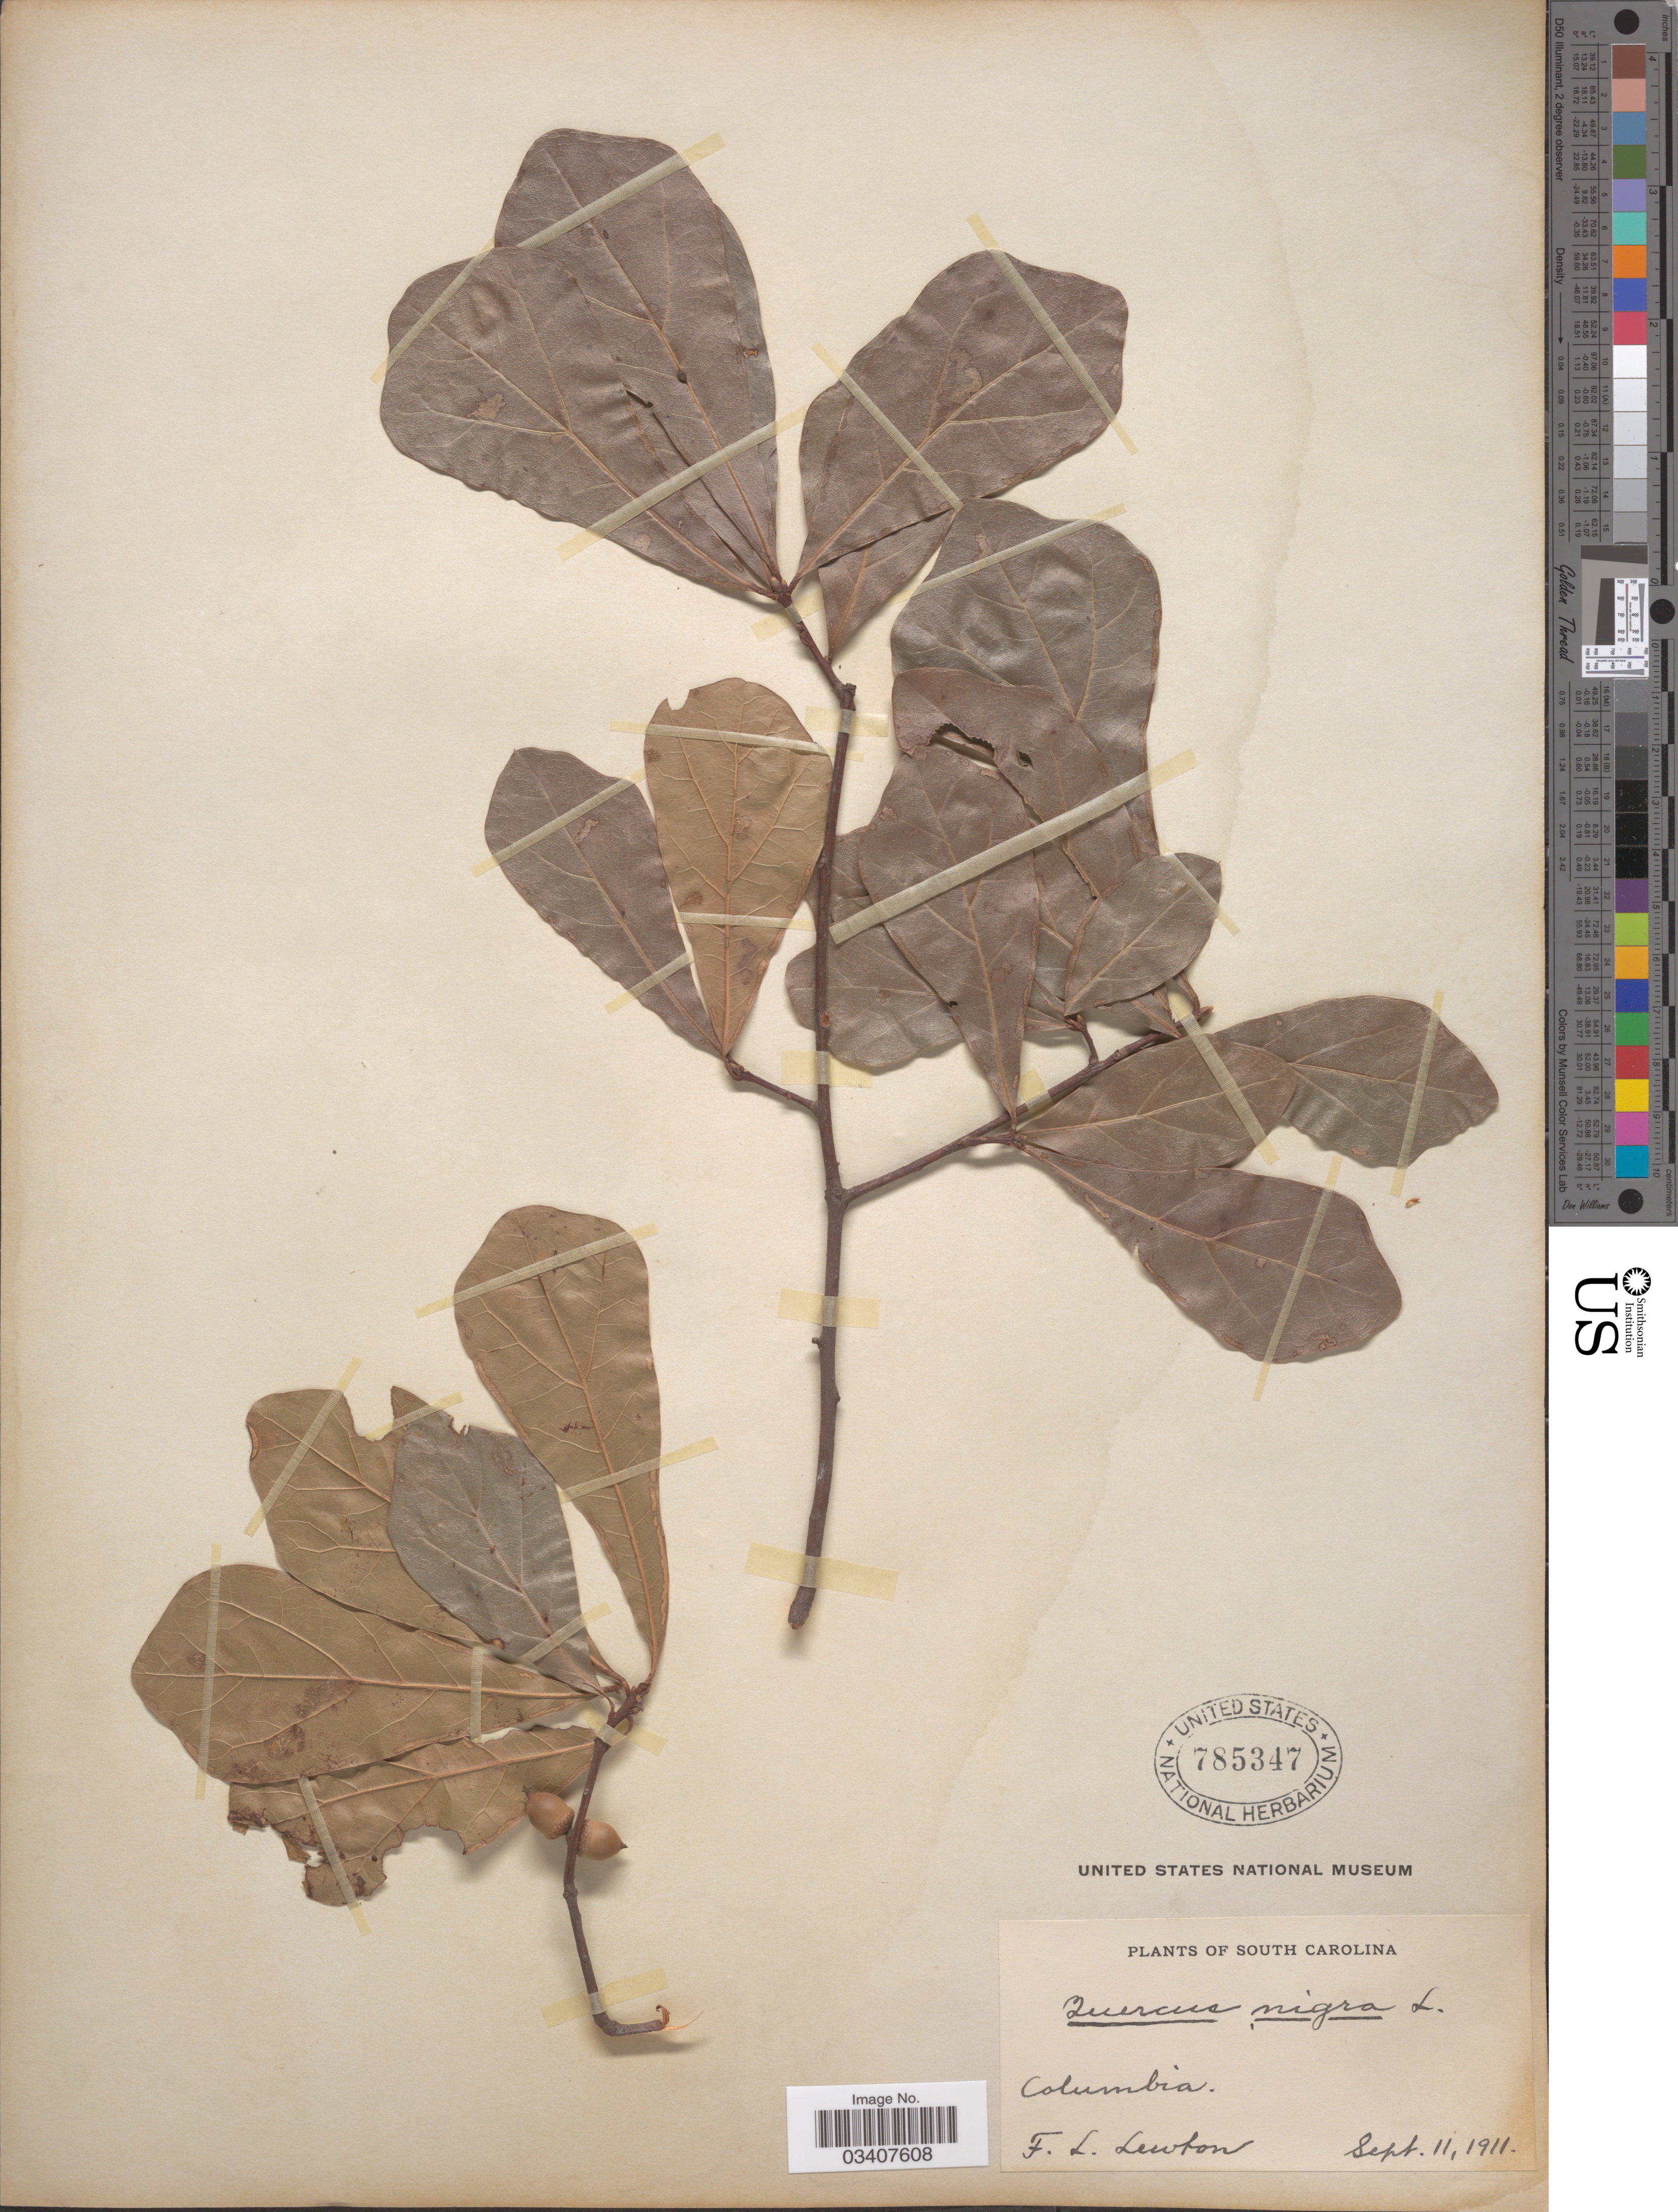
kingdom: Plantae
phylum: Tracheophyta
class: Magnoliopsida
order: Fagales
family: Fagaceae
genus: Quercus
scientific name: Quercus nigra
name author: L.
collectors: F. L. Lewton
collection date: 1911-09-11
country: United States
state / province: South Carolina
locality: Columbia.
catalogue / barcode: US 785347